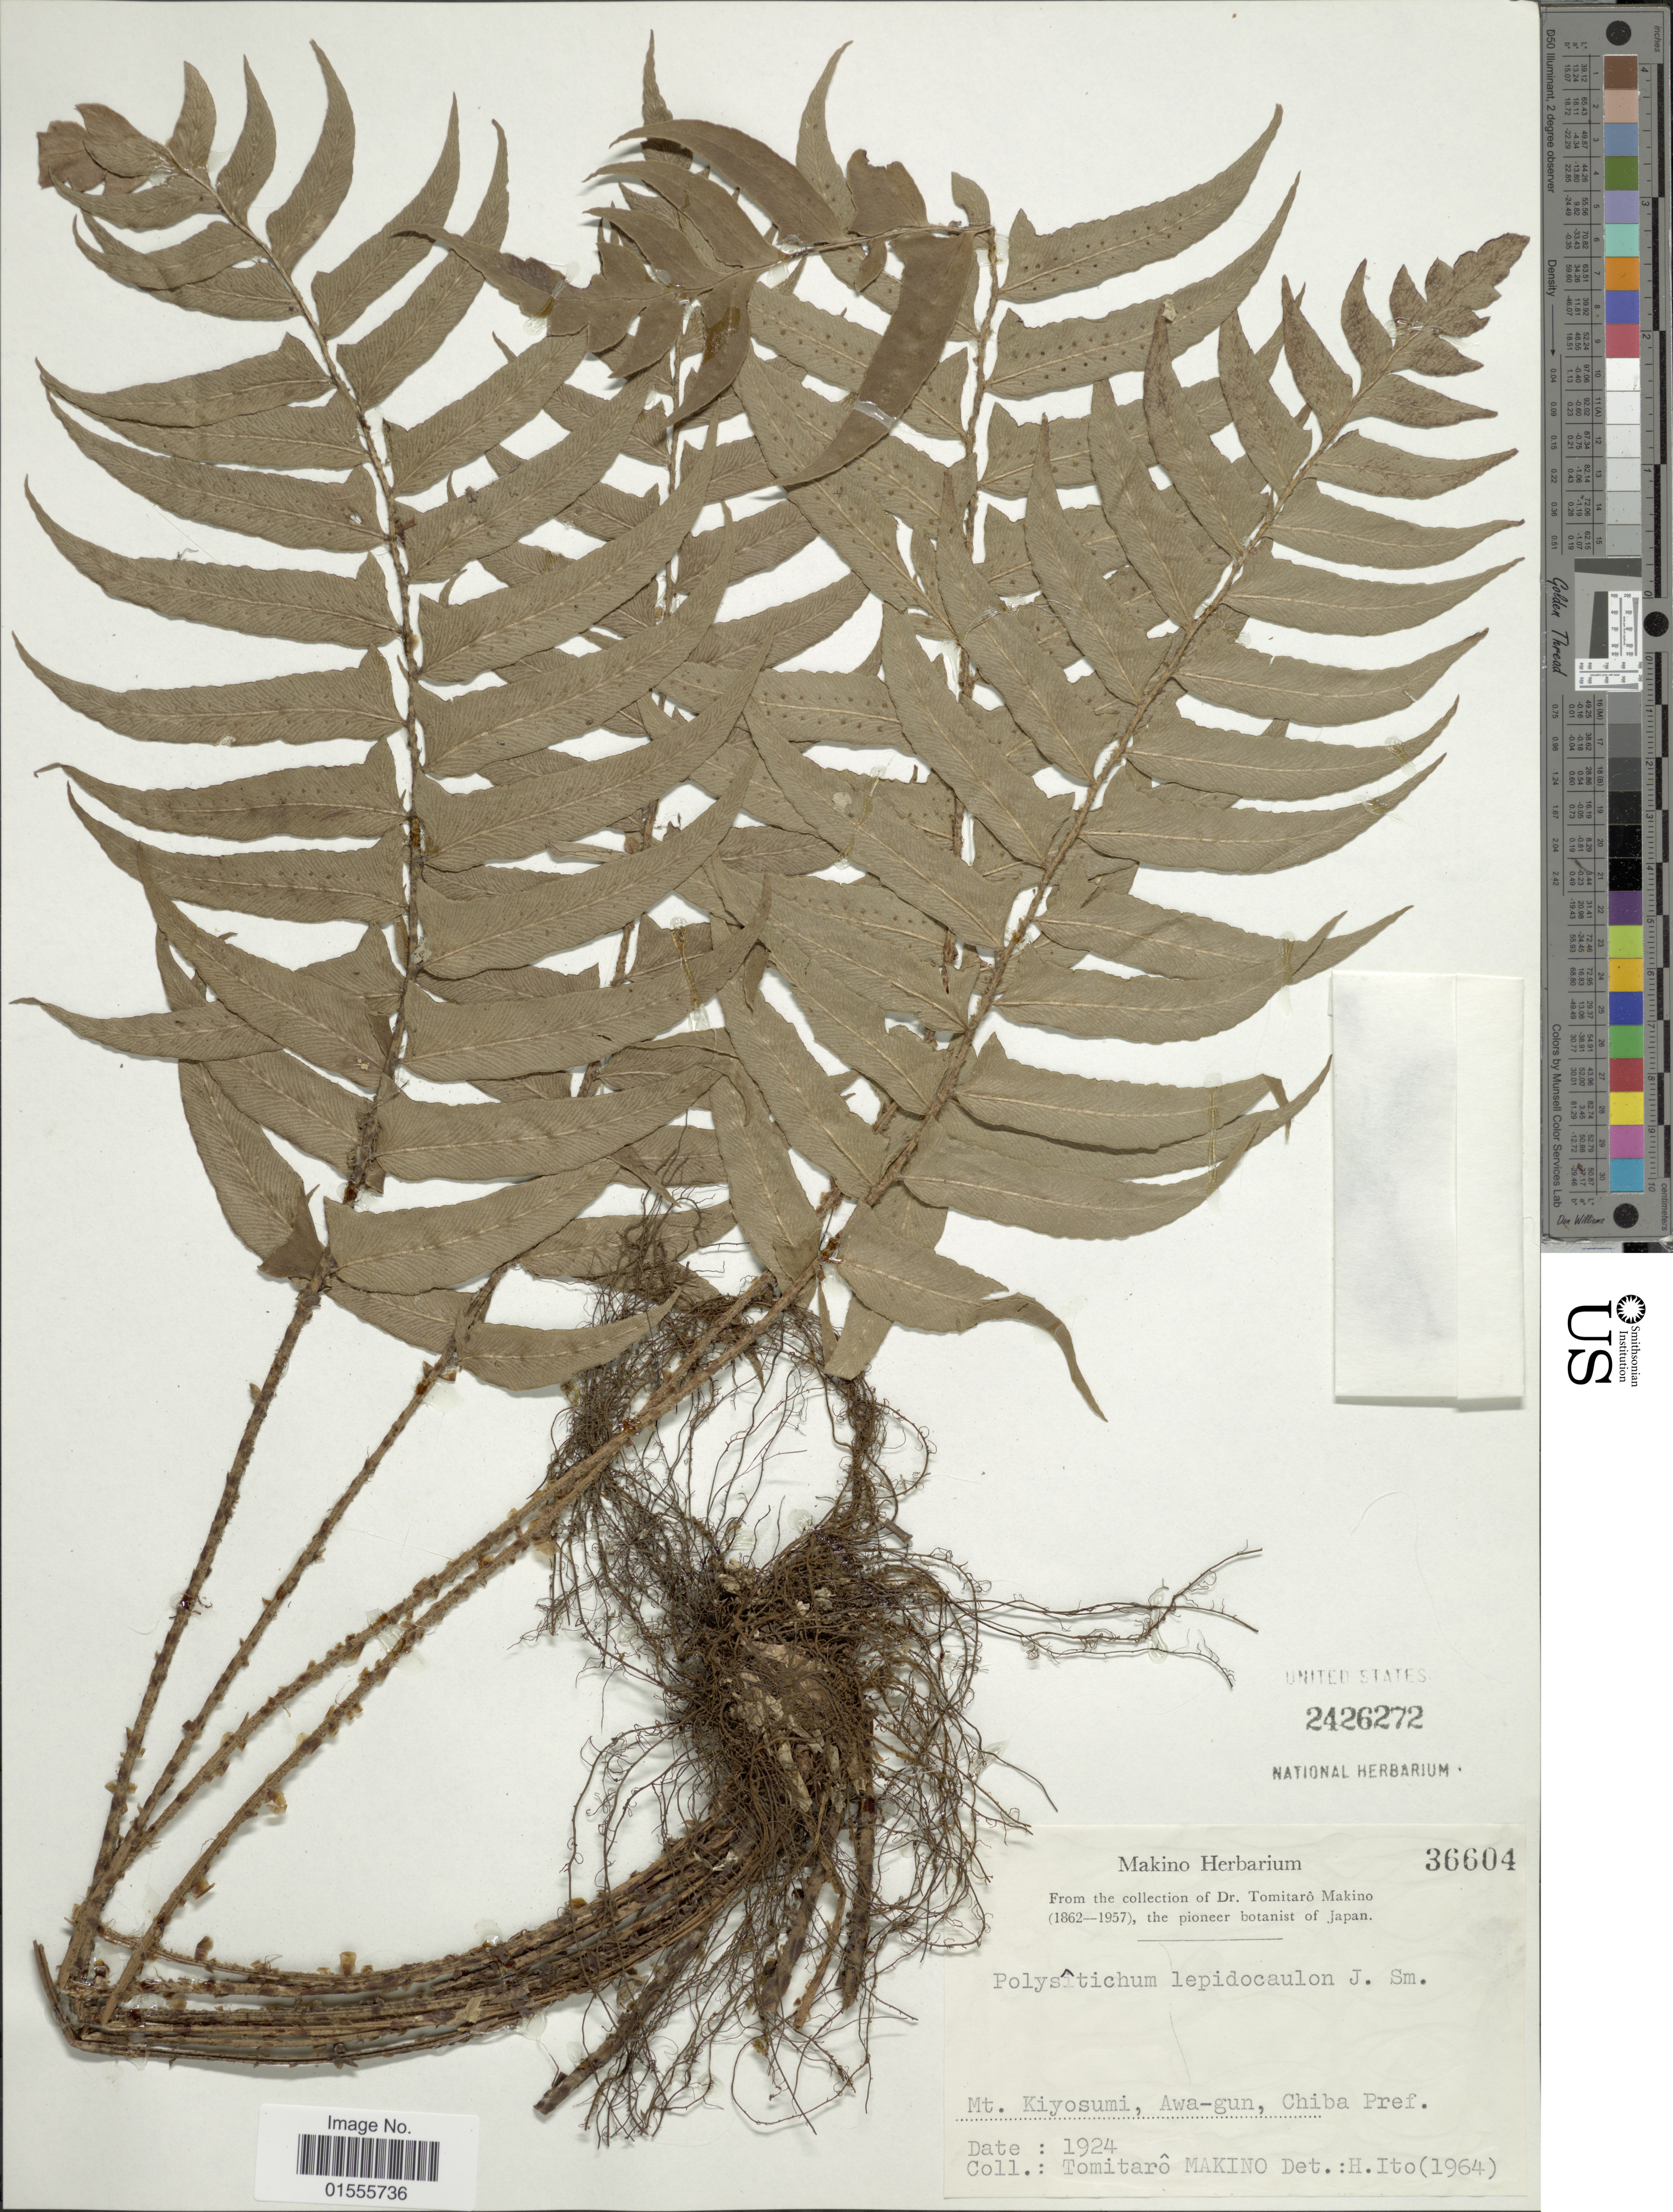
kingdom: Plantae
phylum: Tracheophyta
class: Polypodiopsida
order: Polypodiales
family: Dryopteridaceae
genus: Cyrtomidictyum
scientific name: Cyrtomidictyum lepidocaulon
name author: (Hook.) Ching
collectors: T. Makino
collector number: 36604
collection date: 1924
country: Japan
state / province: Tiba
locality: Kiyosumi, Awa-gun, Chiba Pref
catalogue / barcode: US 2426272